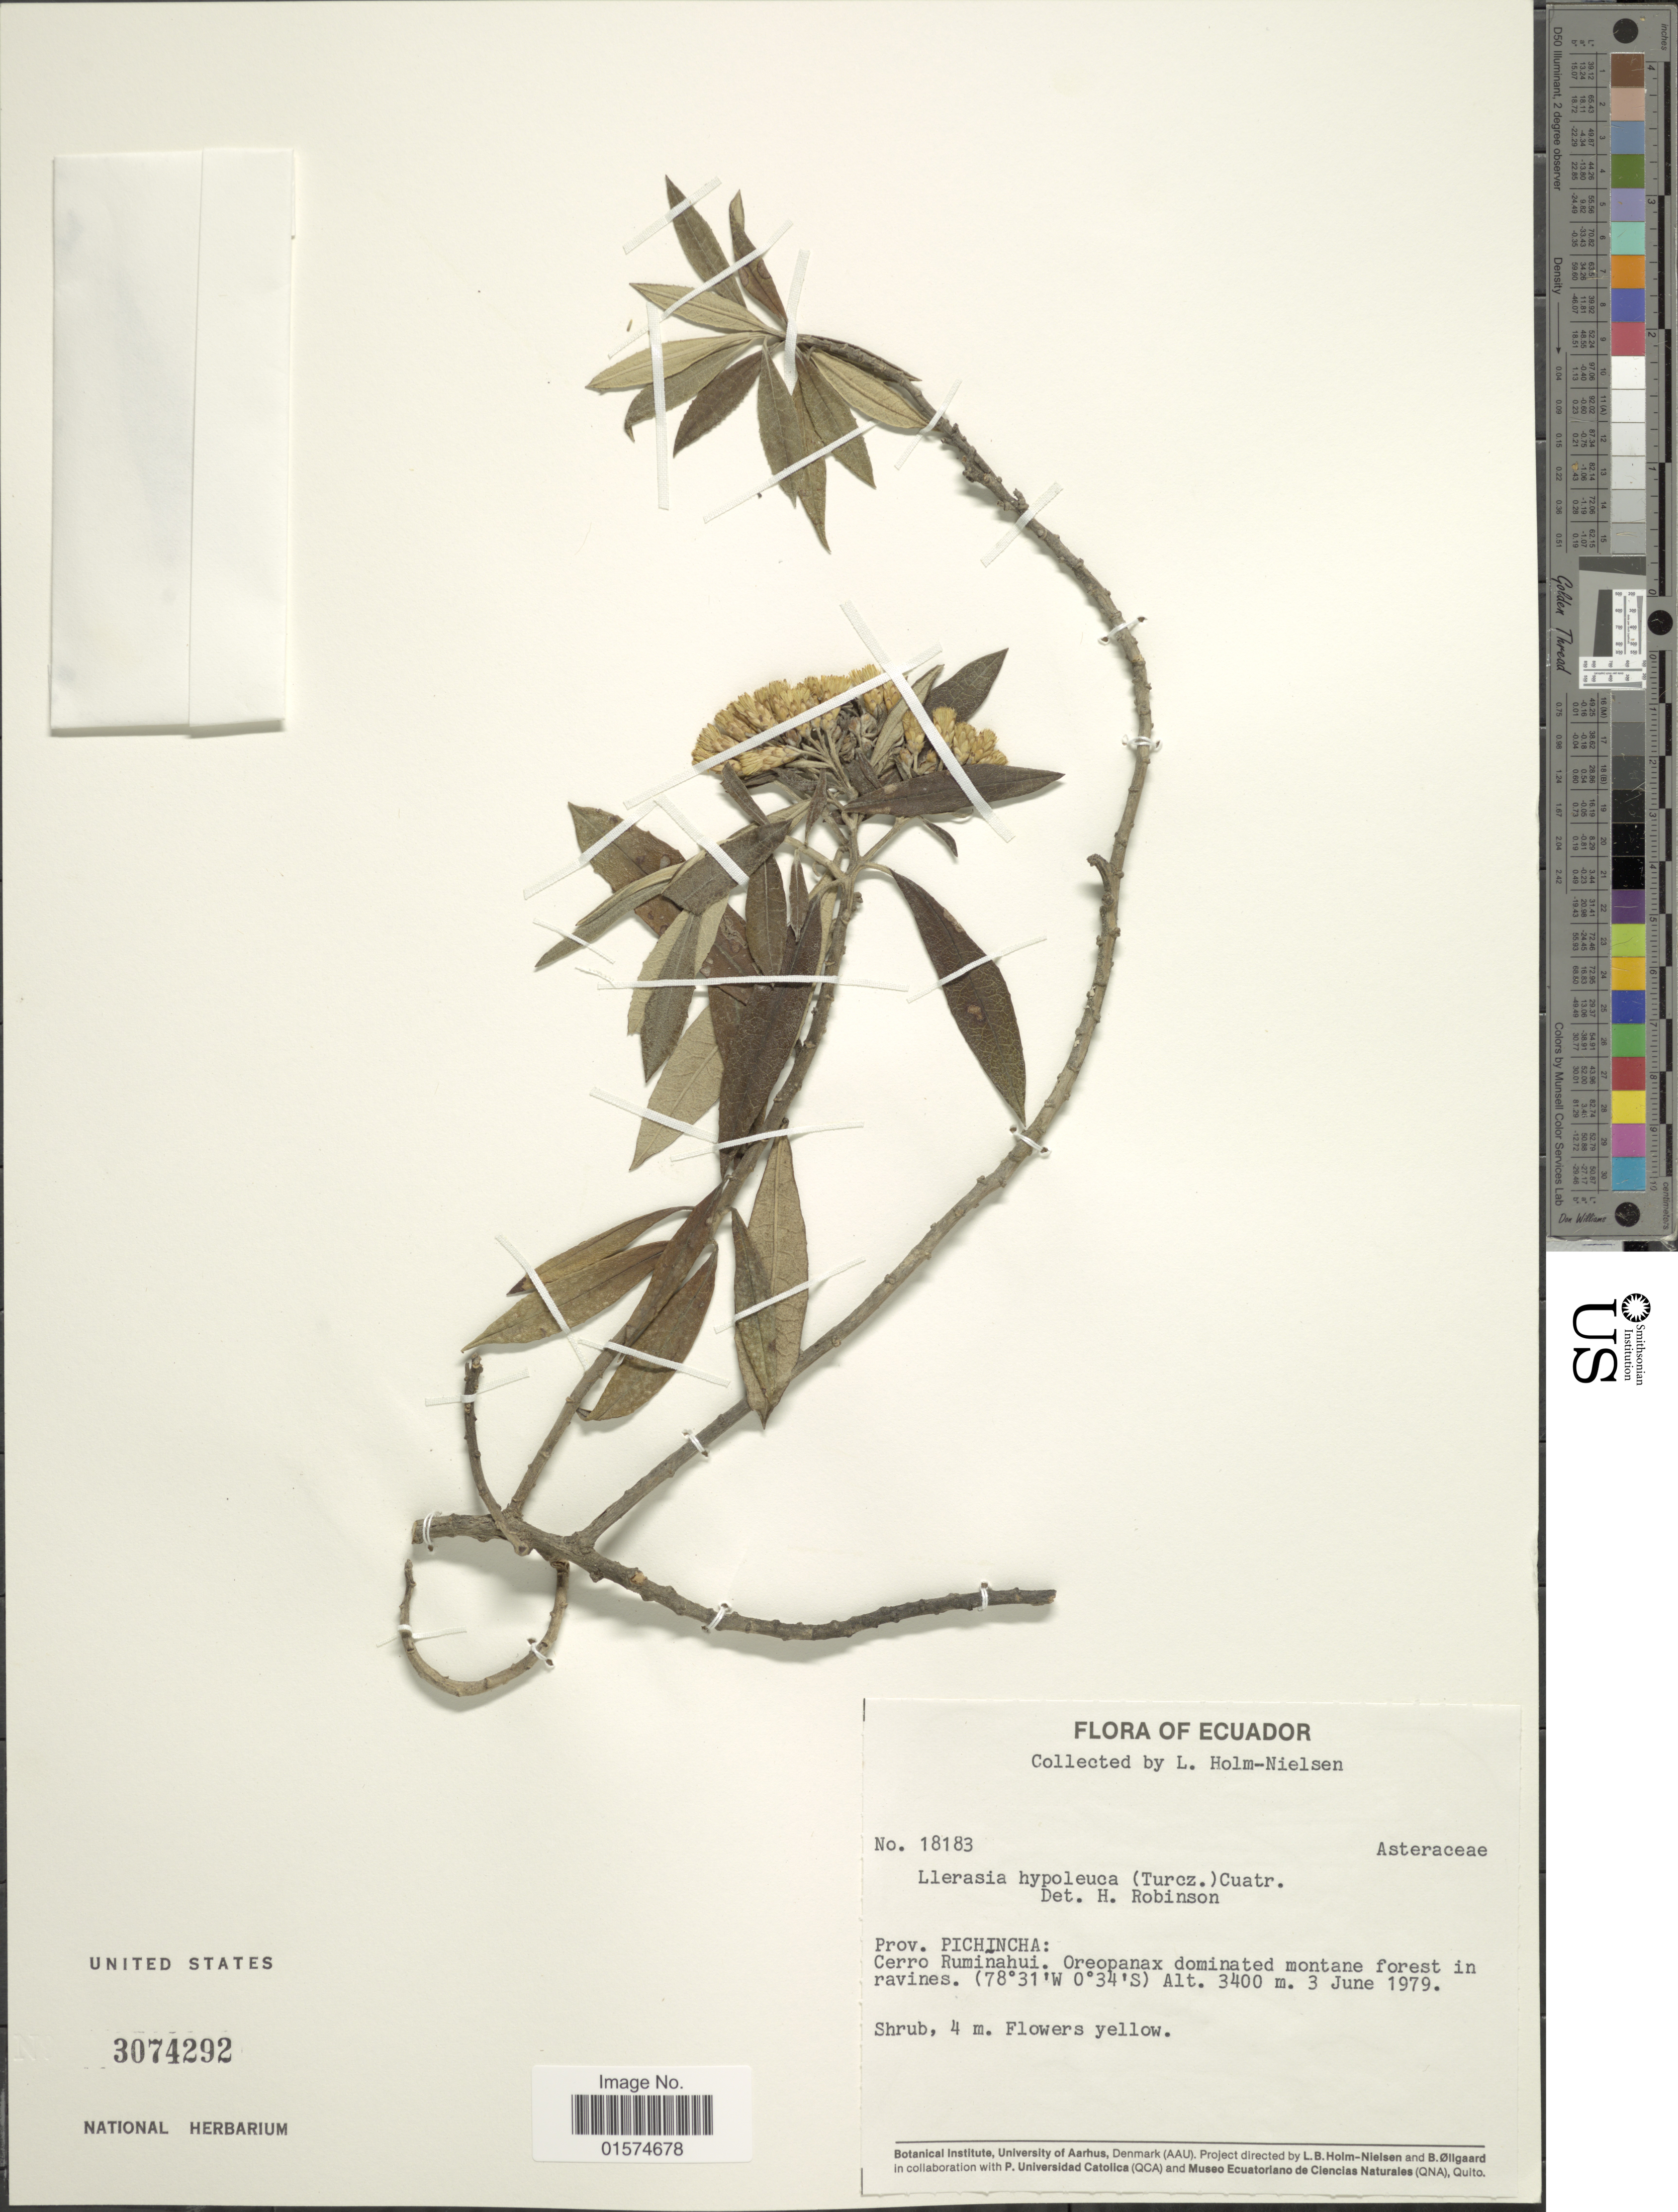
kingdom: Plantae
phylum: Tracheophyta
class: Magnoliopsida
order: Asterales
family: Asteraceae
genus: Llerasia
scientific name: Llerasia hypoleuca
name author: (Turcz.) Cuatrec.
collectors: L. B. Holm-Nielsen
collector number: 18183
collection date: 1979-06-03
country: Ecuador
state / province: Pichincha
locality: Cerro Rumiñahui. Oreopanax dominated montane forest in ravines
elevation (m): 3400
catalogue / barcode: US 3074292